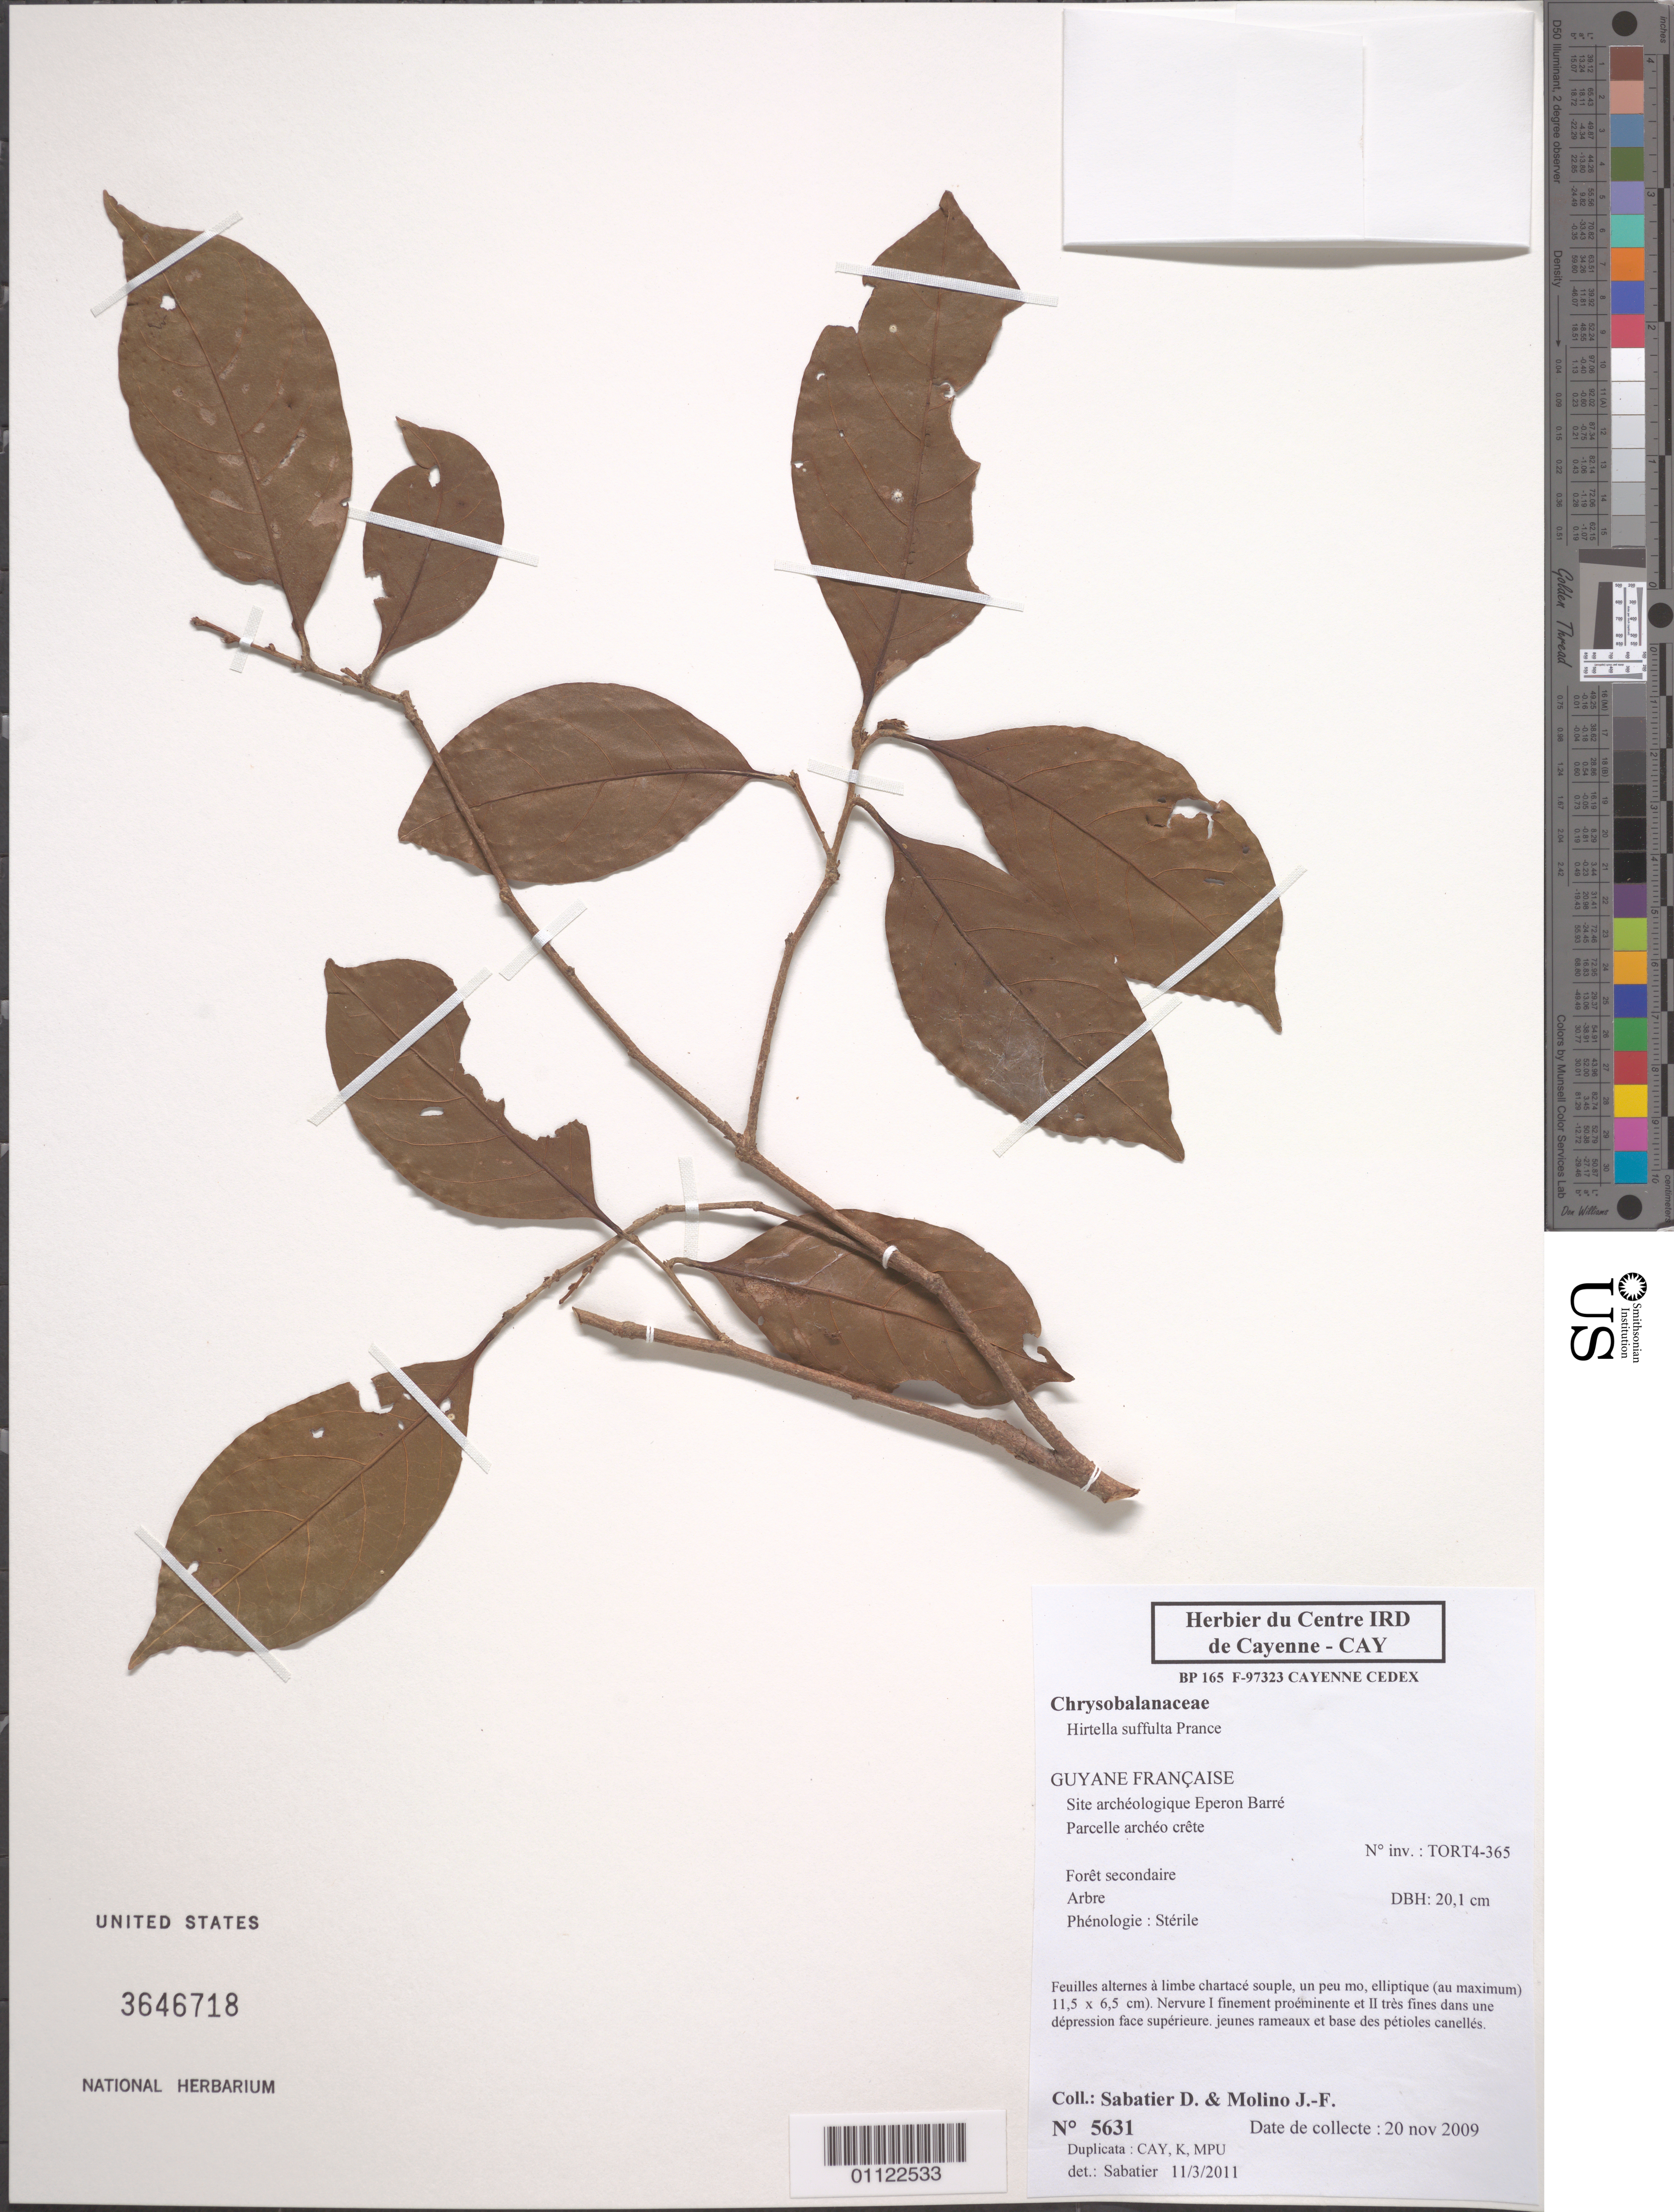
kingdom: Plantae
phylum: Tracheophyta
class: Magnoliopsida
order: Malpighiales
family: Chrysobalanaceae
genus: Hirtella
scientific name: Hirtella suffulta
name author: Prance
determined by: Sabatier, D.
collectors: D. Sabatier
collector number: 5631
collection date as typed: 20-Nov-09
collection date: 2009-11-20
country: French Guiana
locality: Site archeologique Eperon Barré, parcelle archeo crete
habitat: Foret secondaire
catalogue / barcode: US 3646718